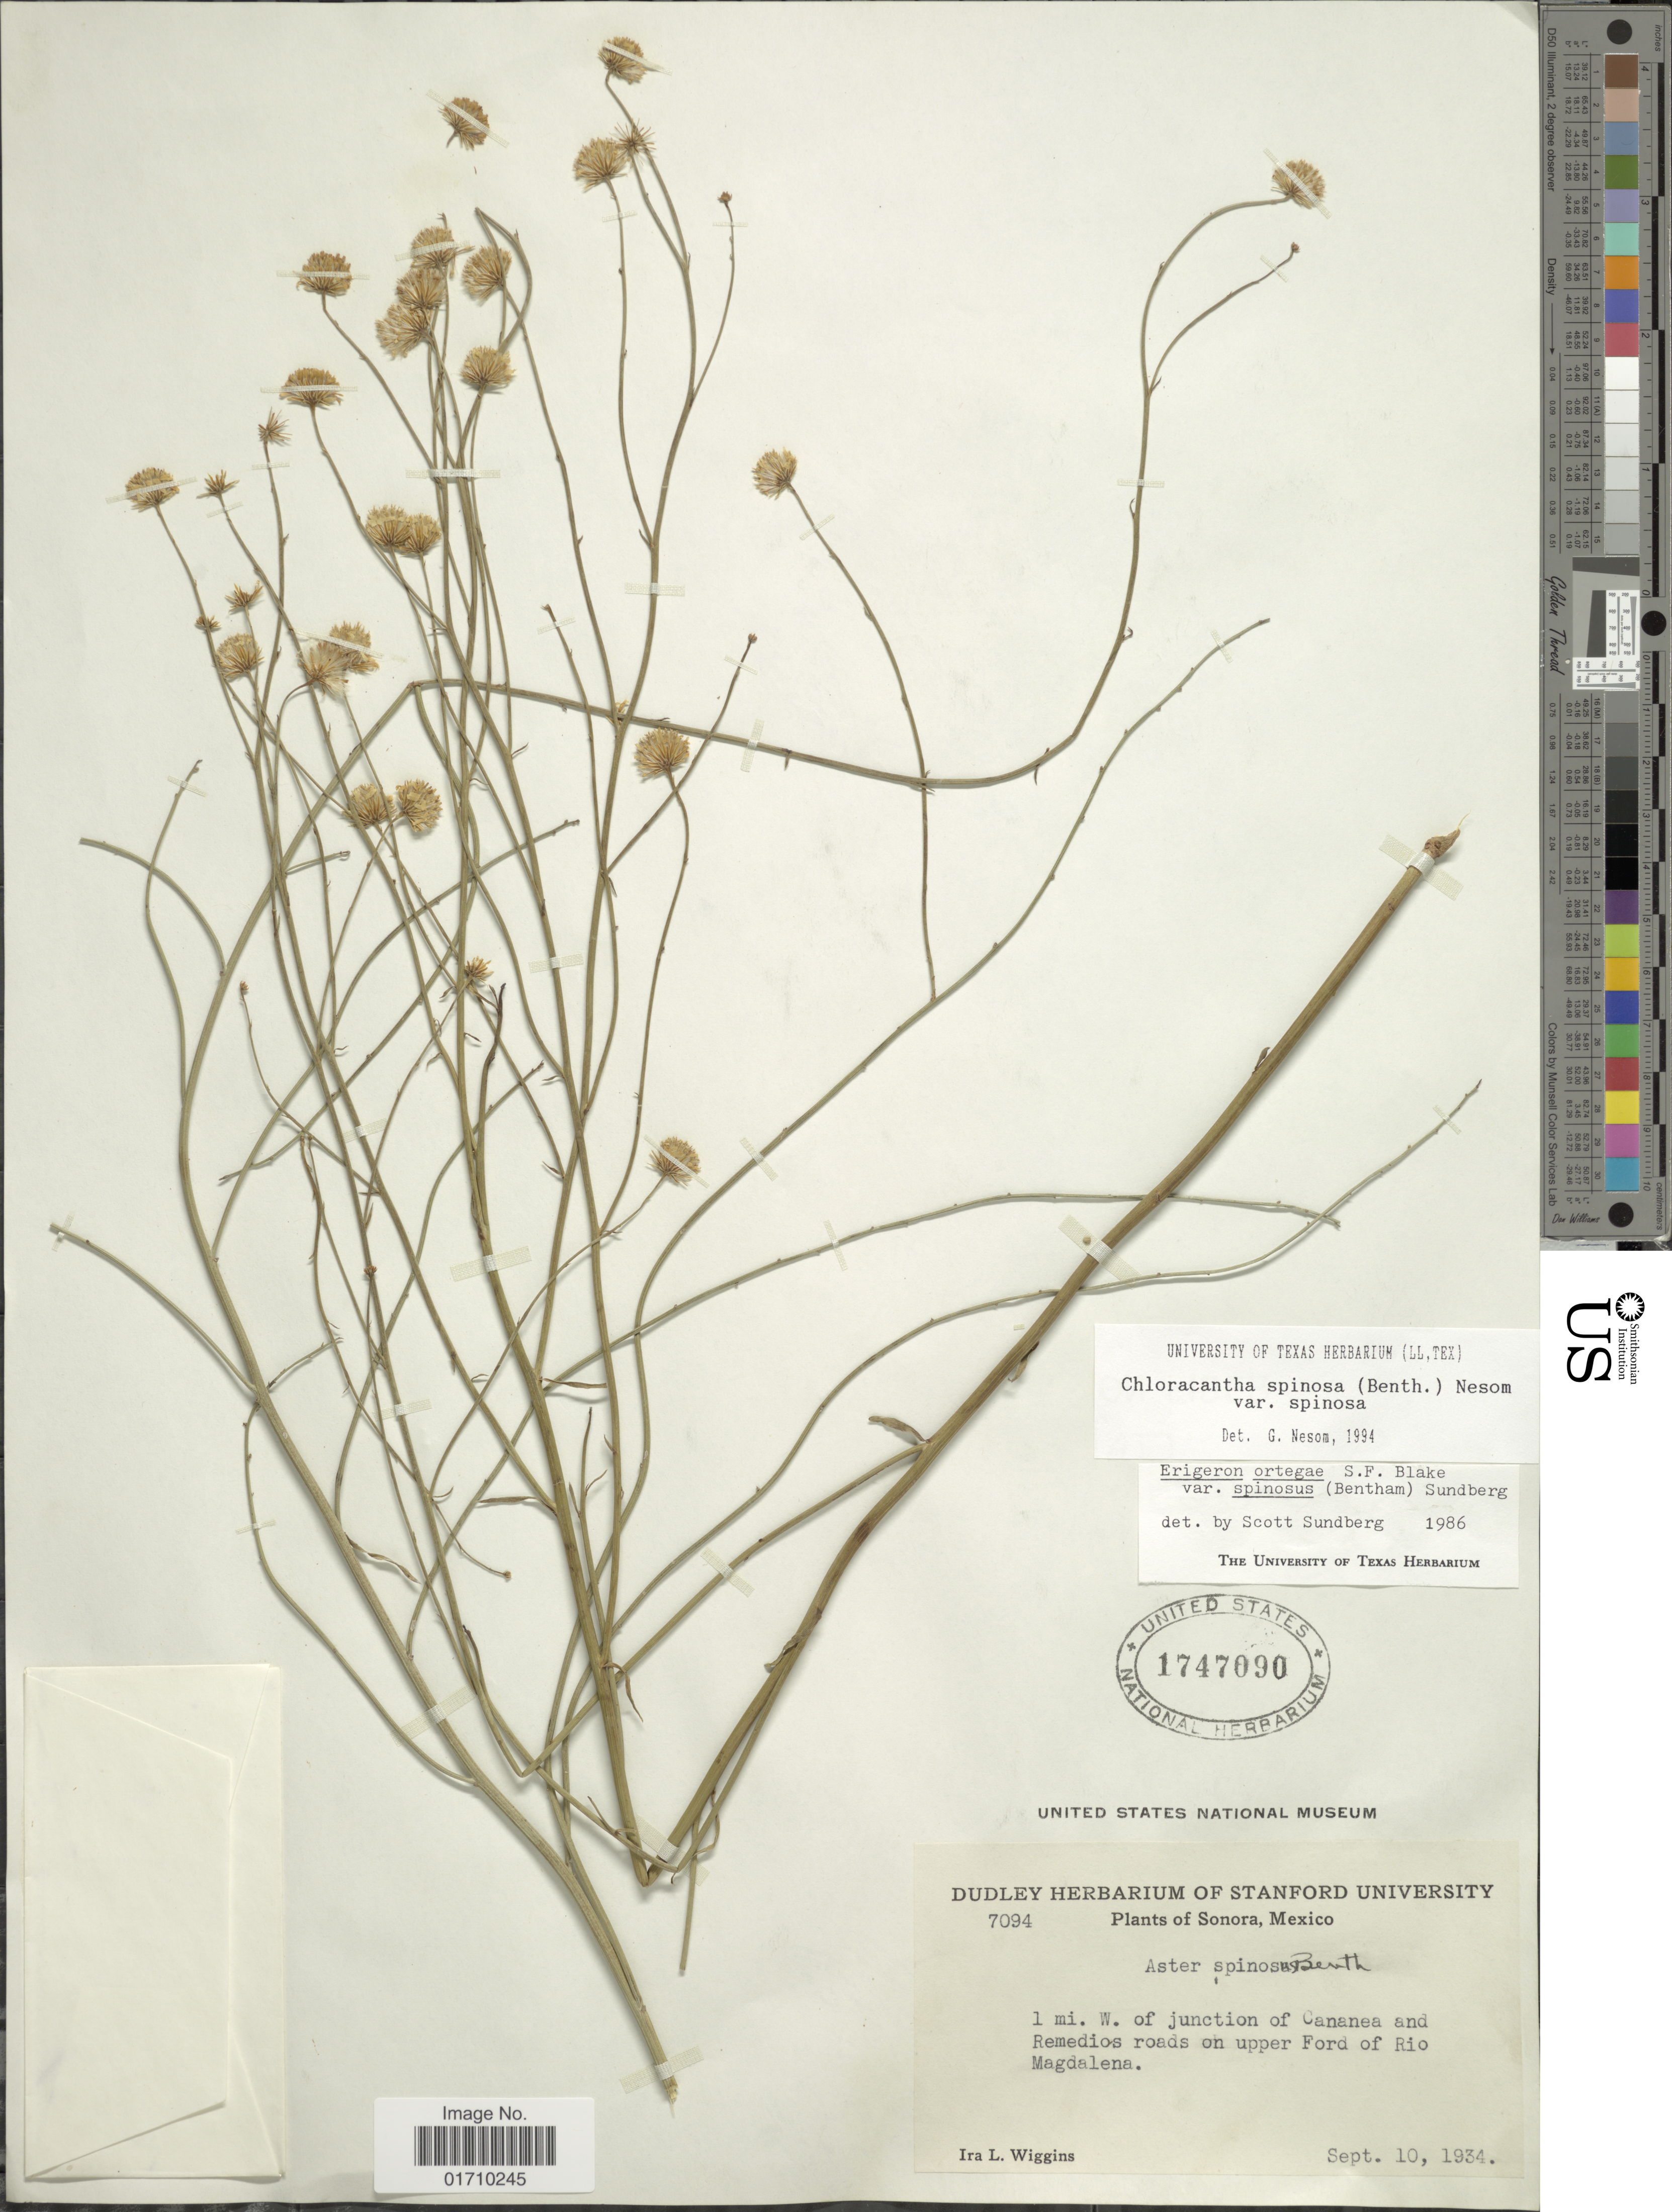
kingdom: Plantae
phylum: Tracheophyta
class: Magnoliopsida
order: Asterales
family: Asteraceae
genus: Chloracantha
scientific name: Chloracantha spinosa var. spinosa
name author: (Benth.) G.L. Nesom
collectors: I. L. Wiggins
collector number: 7094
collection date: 1934-09-10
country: Mexico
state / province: Sonora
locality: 1 mi. W of Junction of Cananea and Remedios roads on upper Ford of Rio Magdalena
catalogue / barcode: US 1747090